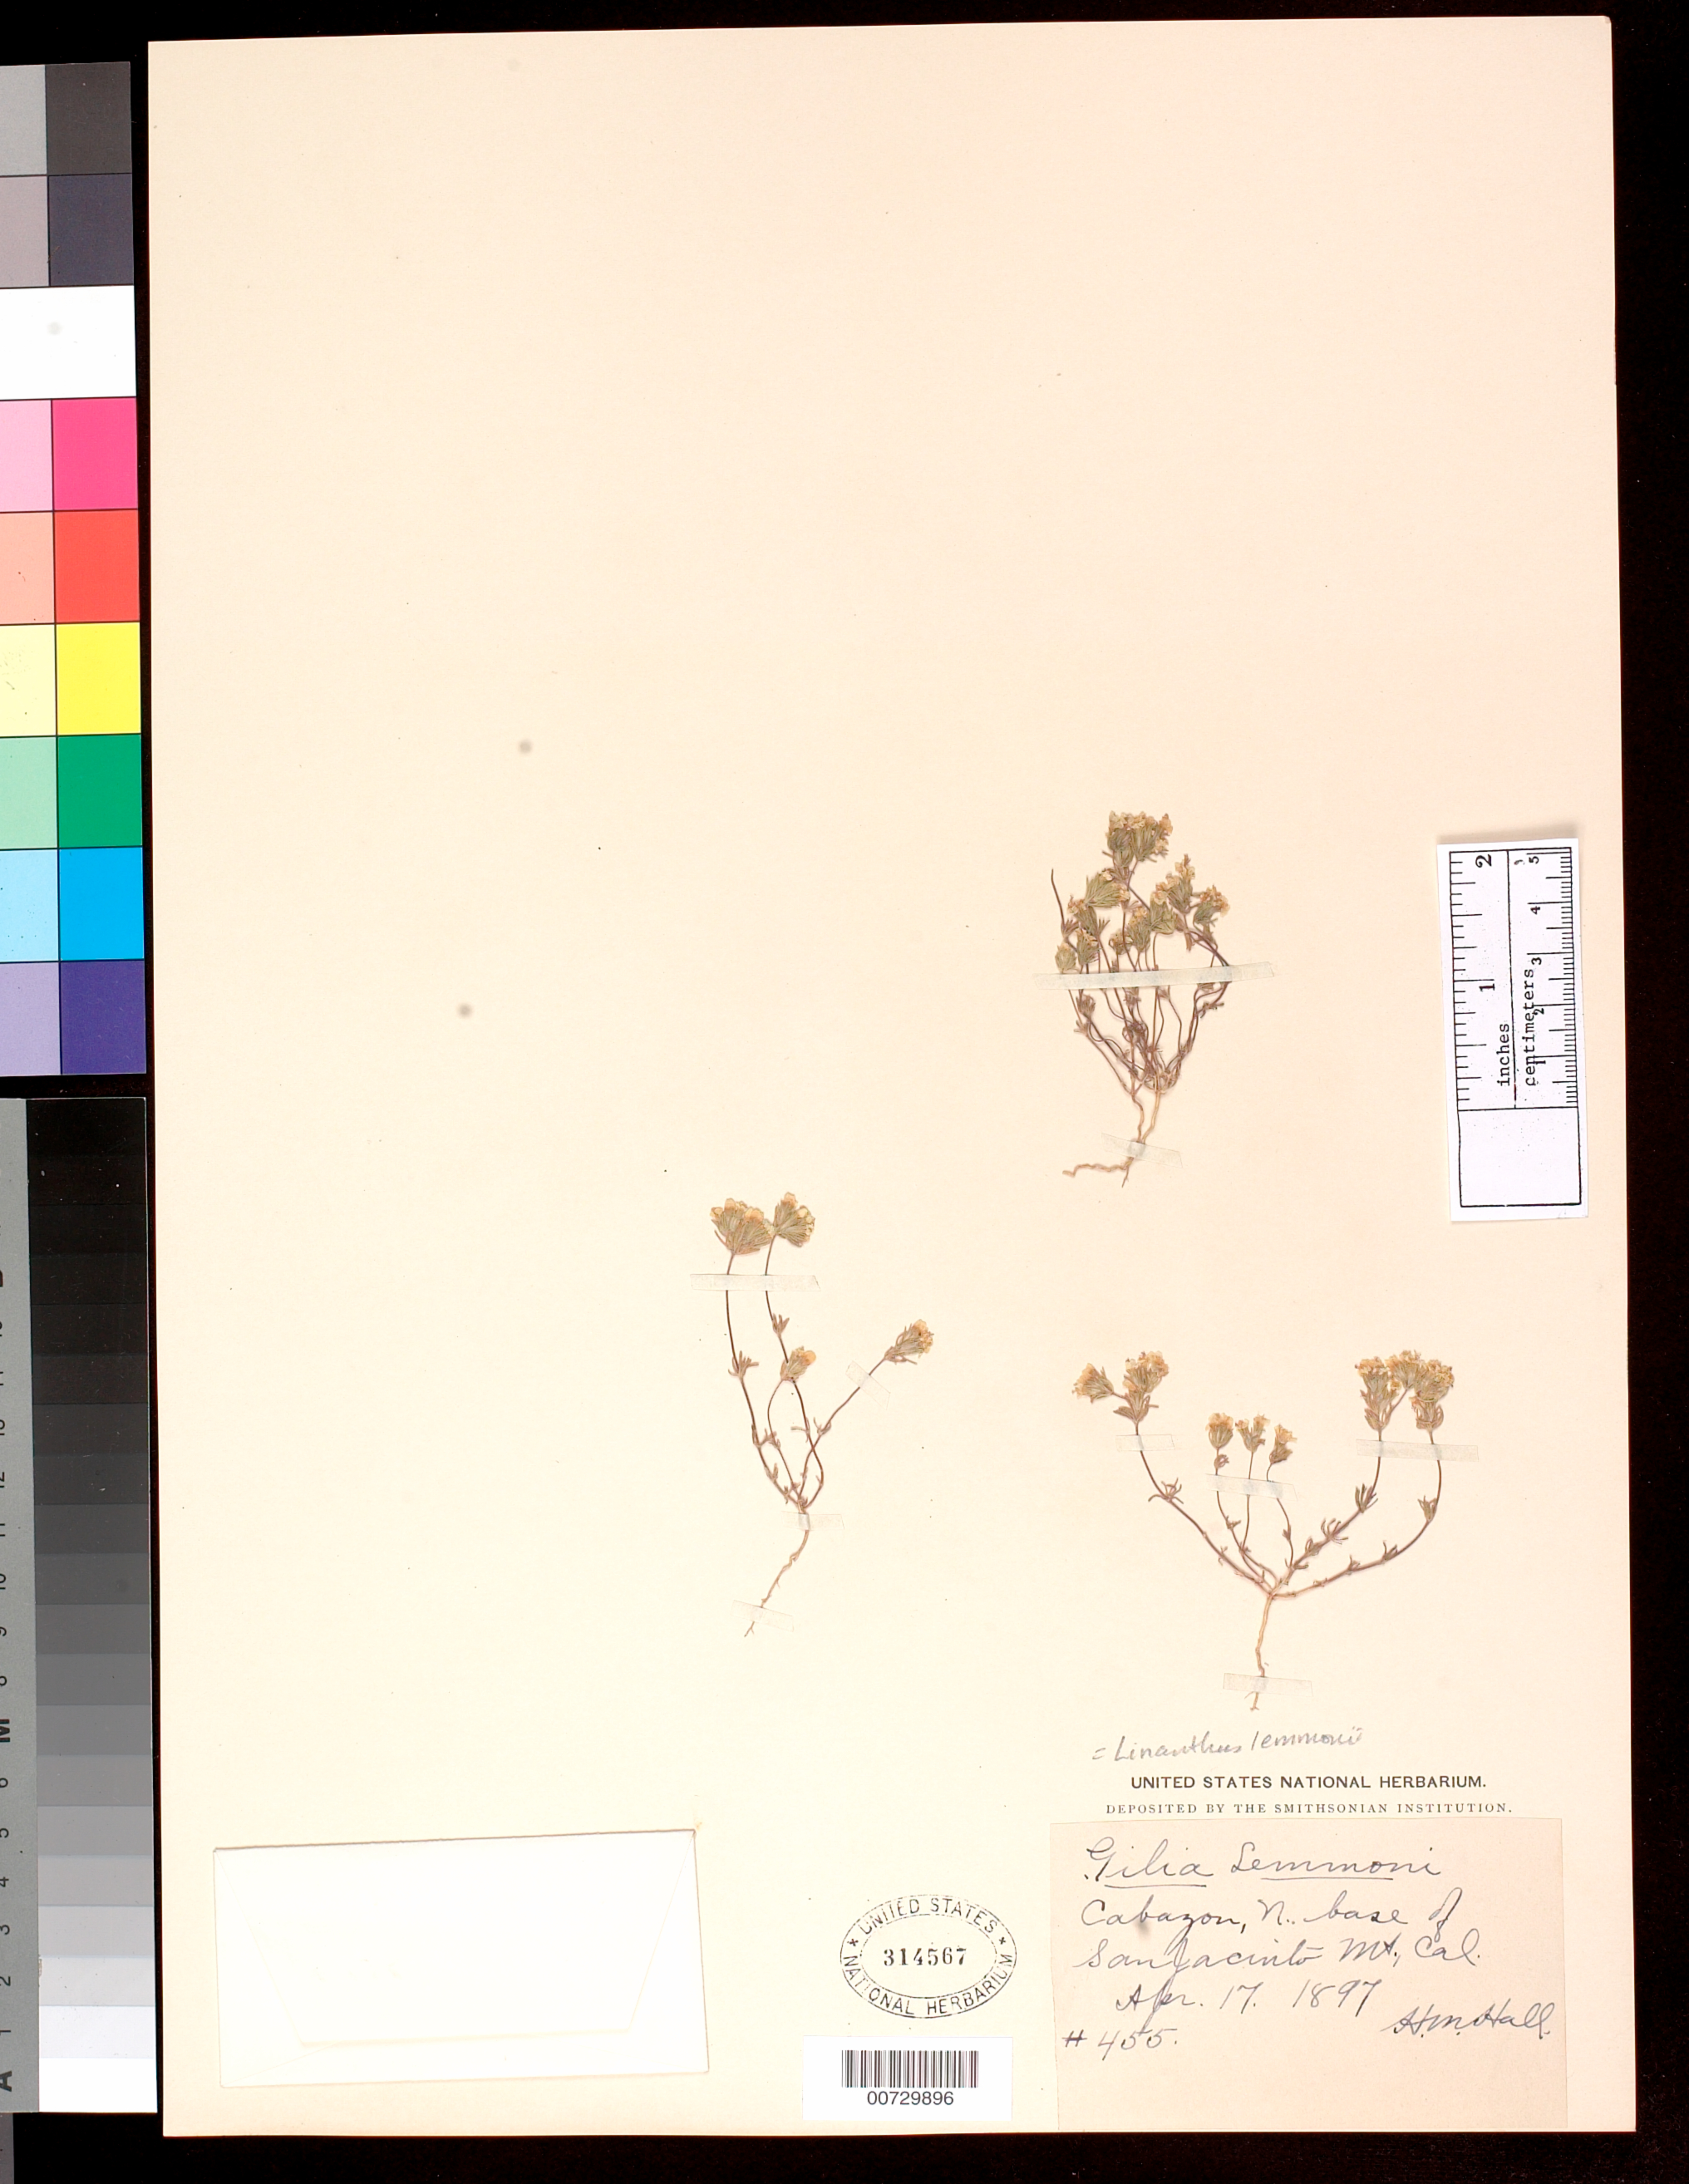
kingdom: Plantae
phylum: Tracheophyta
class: Magnoliopsida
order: Ericales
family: Polemoniaceae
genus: Leptosiphon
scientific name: Leptosiphon lemmonii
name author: (A. Gray) J.M. Porter & L.A. Johnson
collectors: H. M. Hall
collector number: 455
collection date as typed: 17 Apr 1897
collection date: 1897-04-17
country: United States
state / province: California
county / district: Riverside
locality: San Jacinto Mt.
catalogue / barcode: US 314567